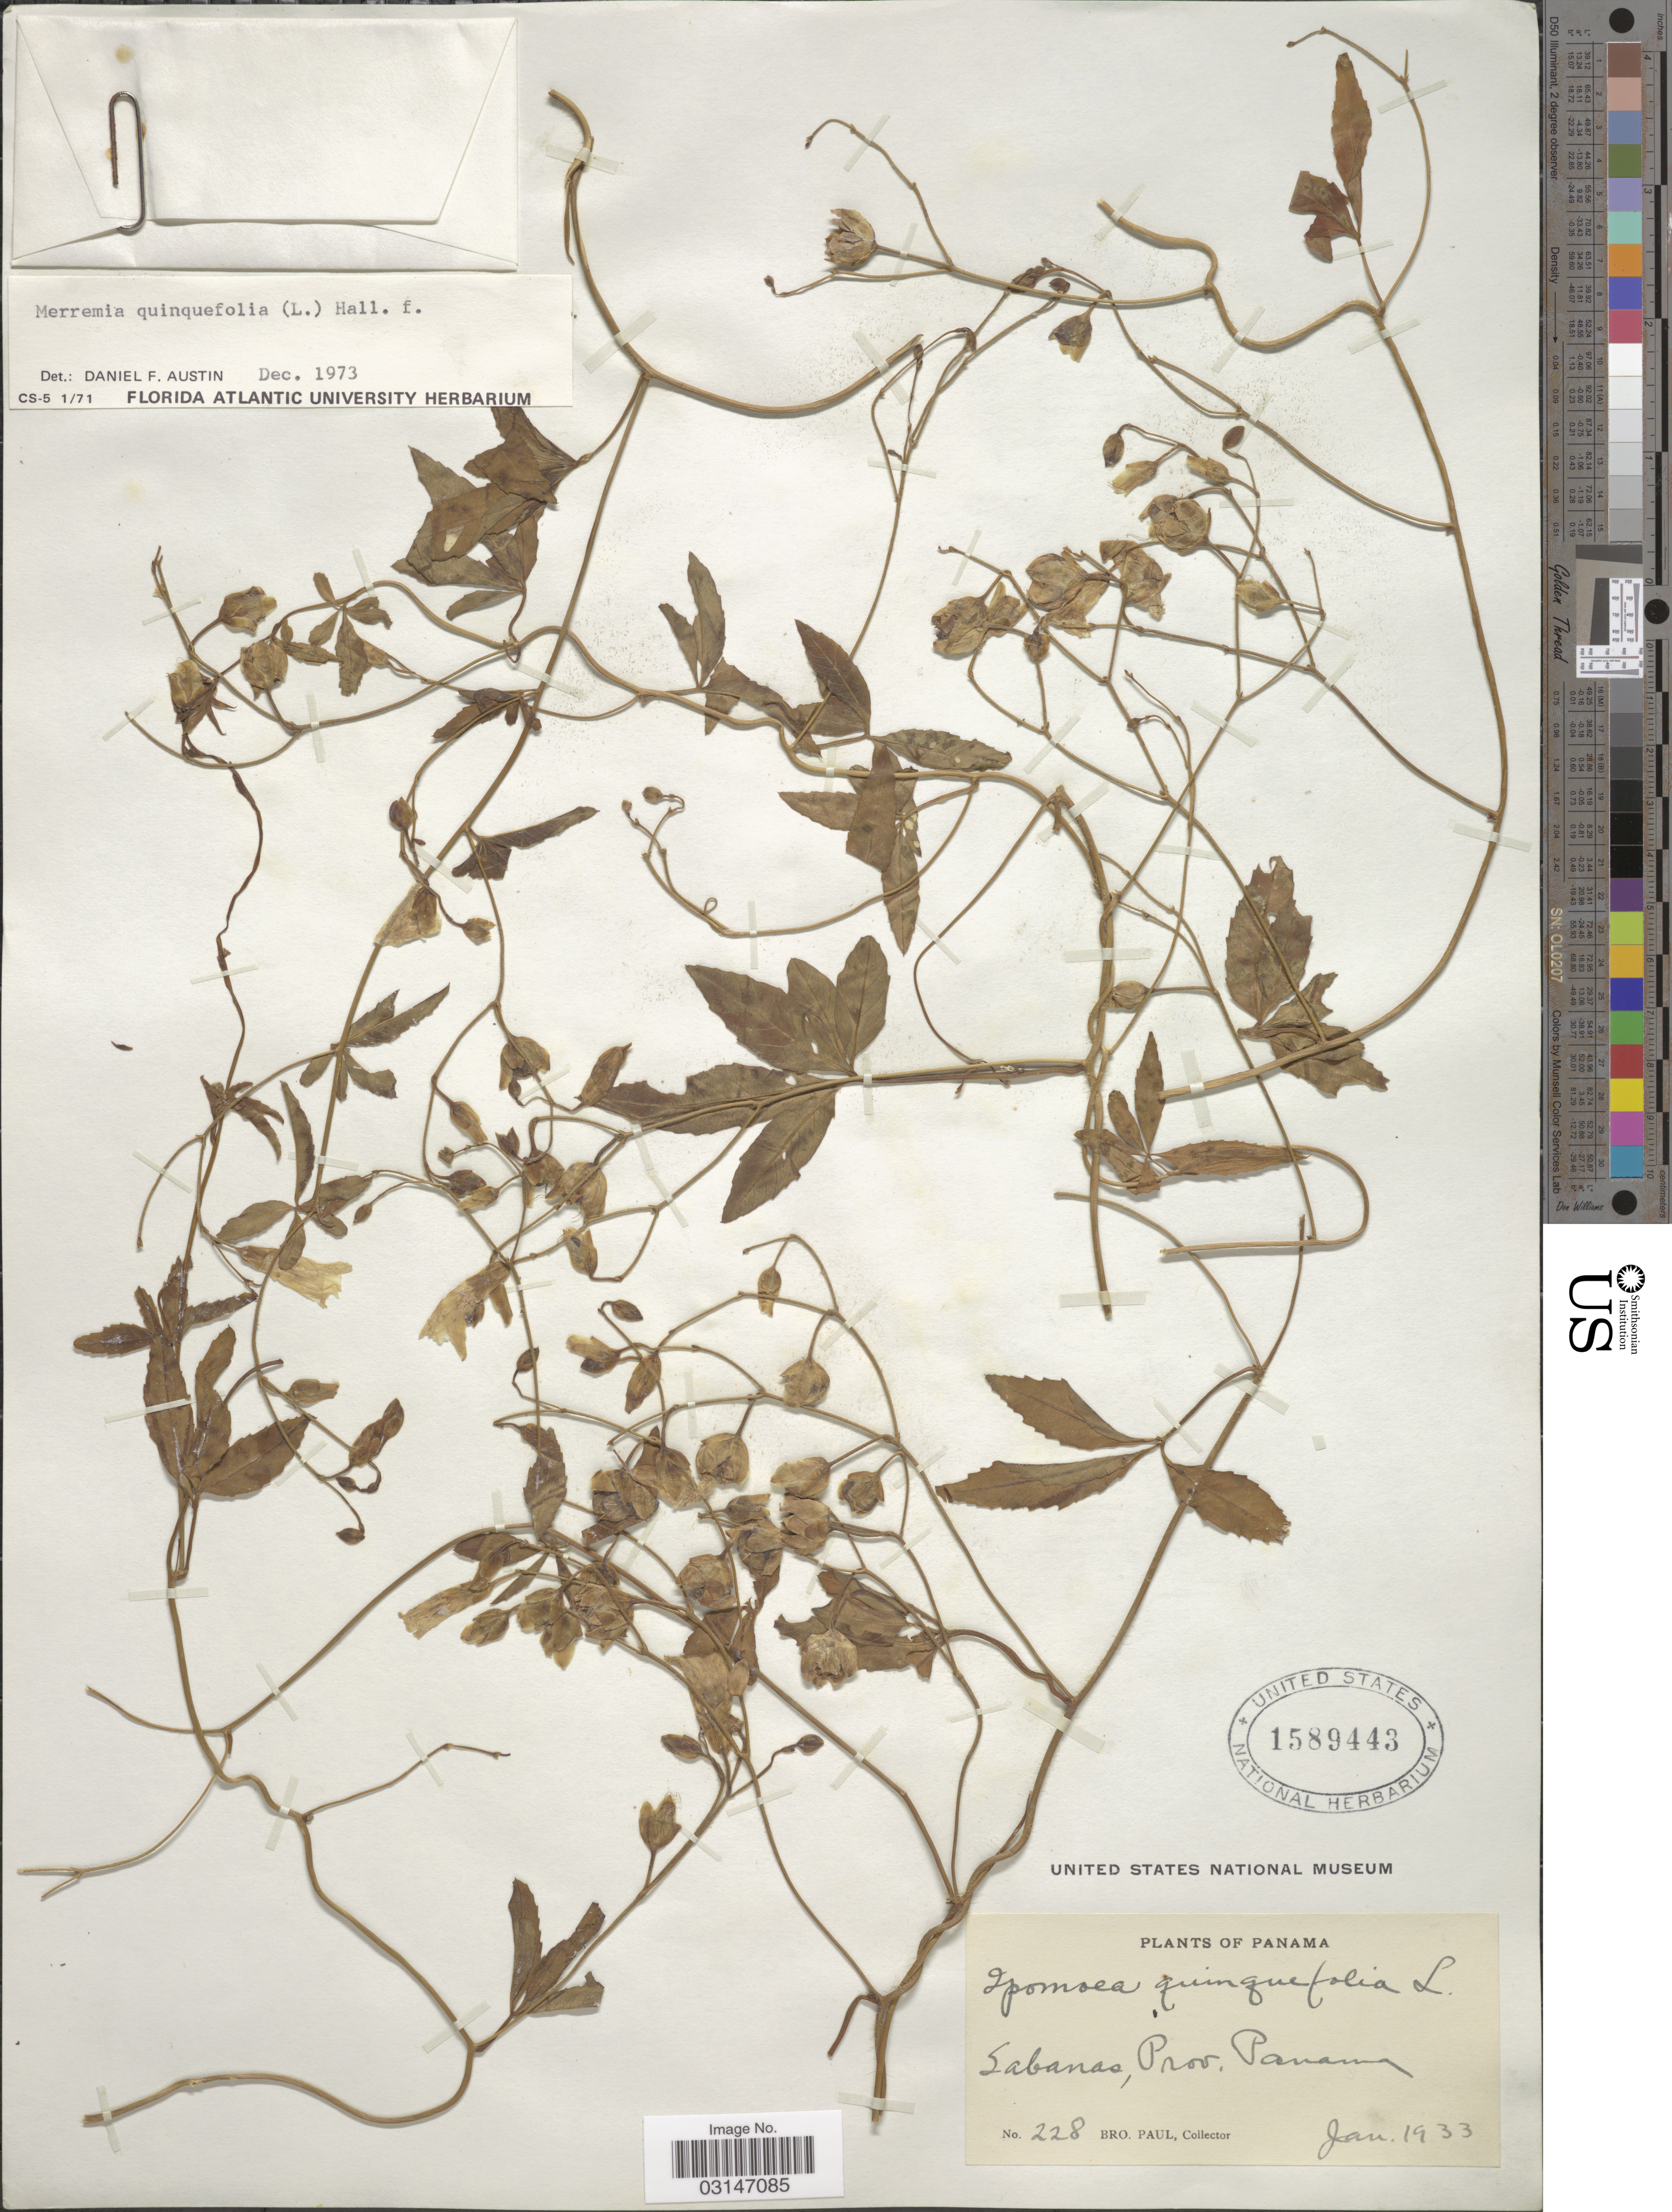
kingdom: Plantae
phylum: Tracheophyta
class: Magnoliopsida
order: Solanales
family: Convolvulaceae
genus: Distimake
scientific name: Distimake quinquefolius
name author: (L.) A. R. Simões & Staples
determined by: Strong, Mark T., (BOT), Smithsonian Institution - National Museum of Natural History (UNITED STATES)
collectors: B. Paul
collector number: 228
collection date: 1933-01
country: Panama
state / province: Panamá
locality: Sabanas, Prov. Panama.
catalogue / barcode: US 1589443